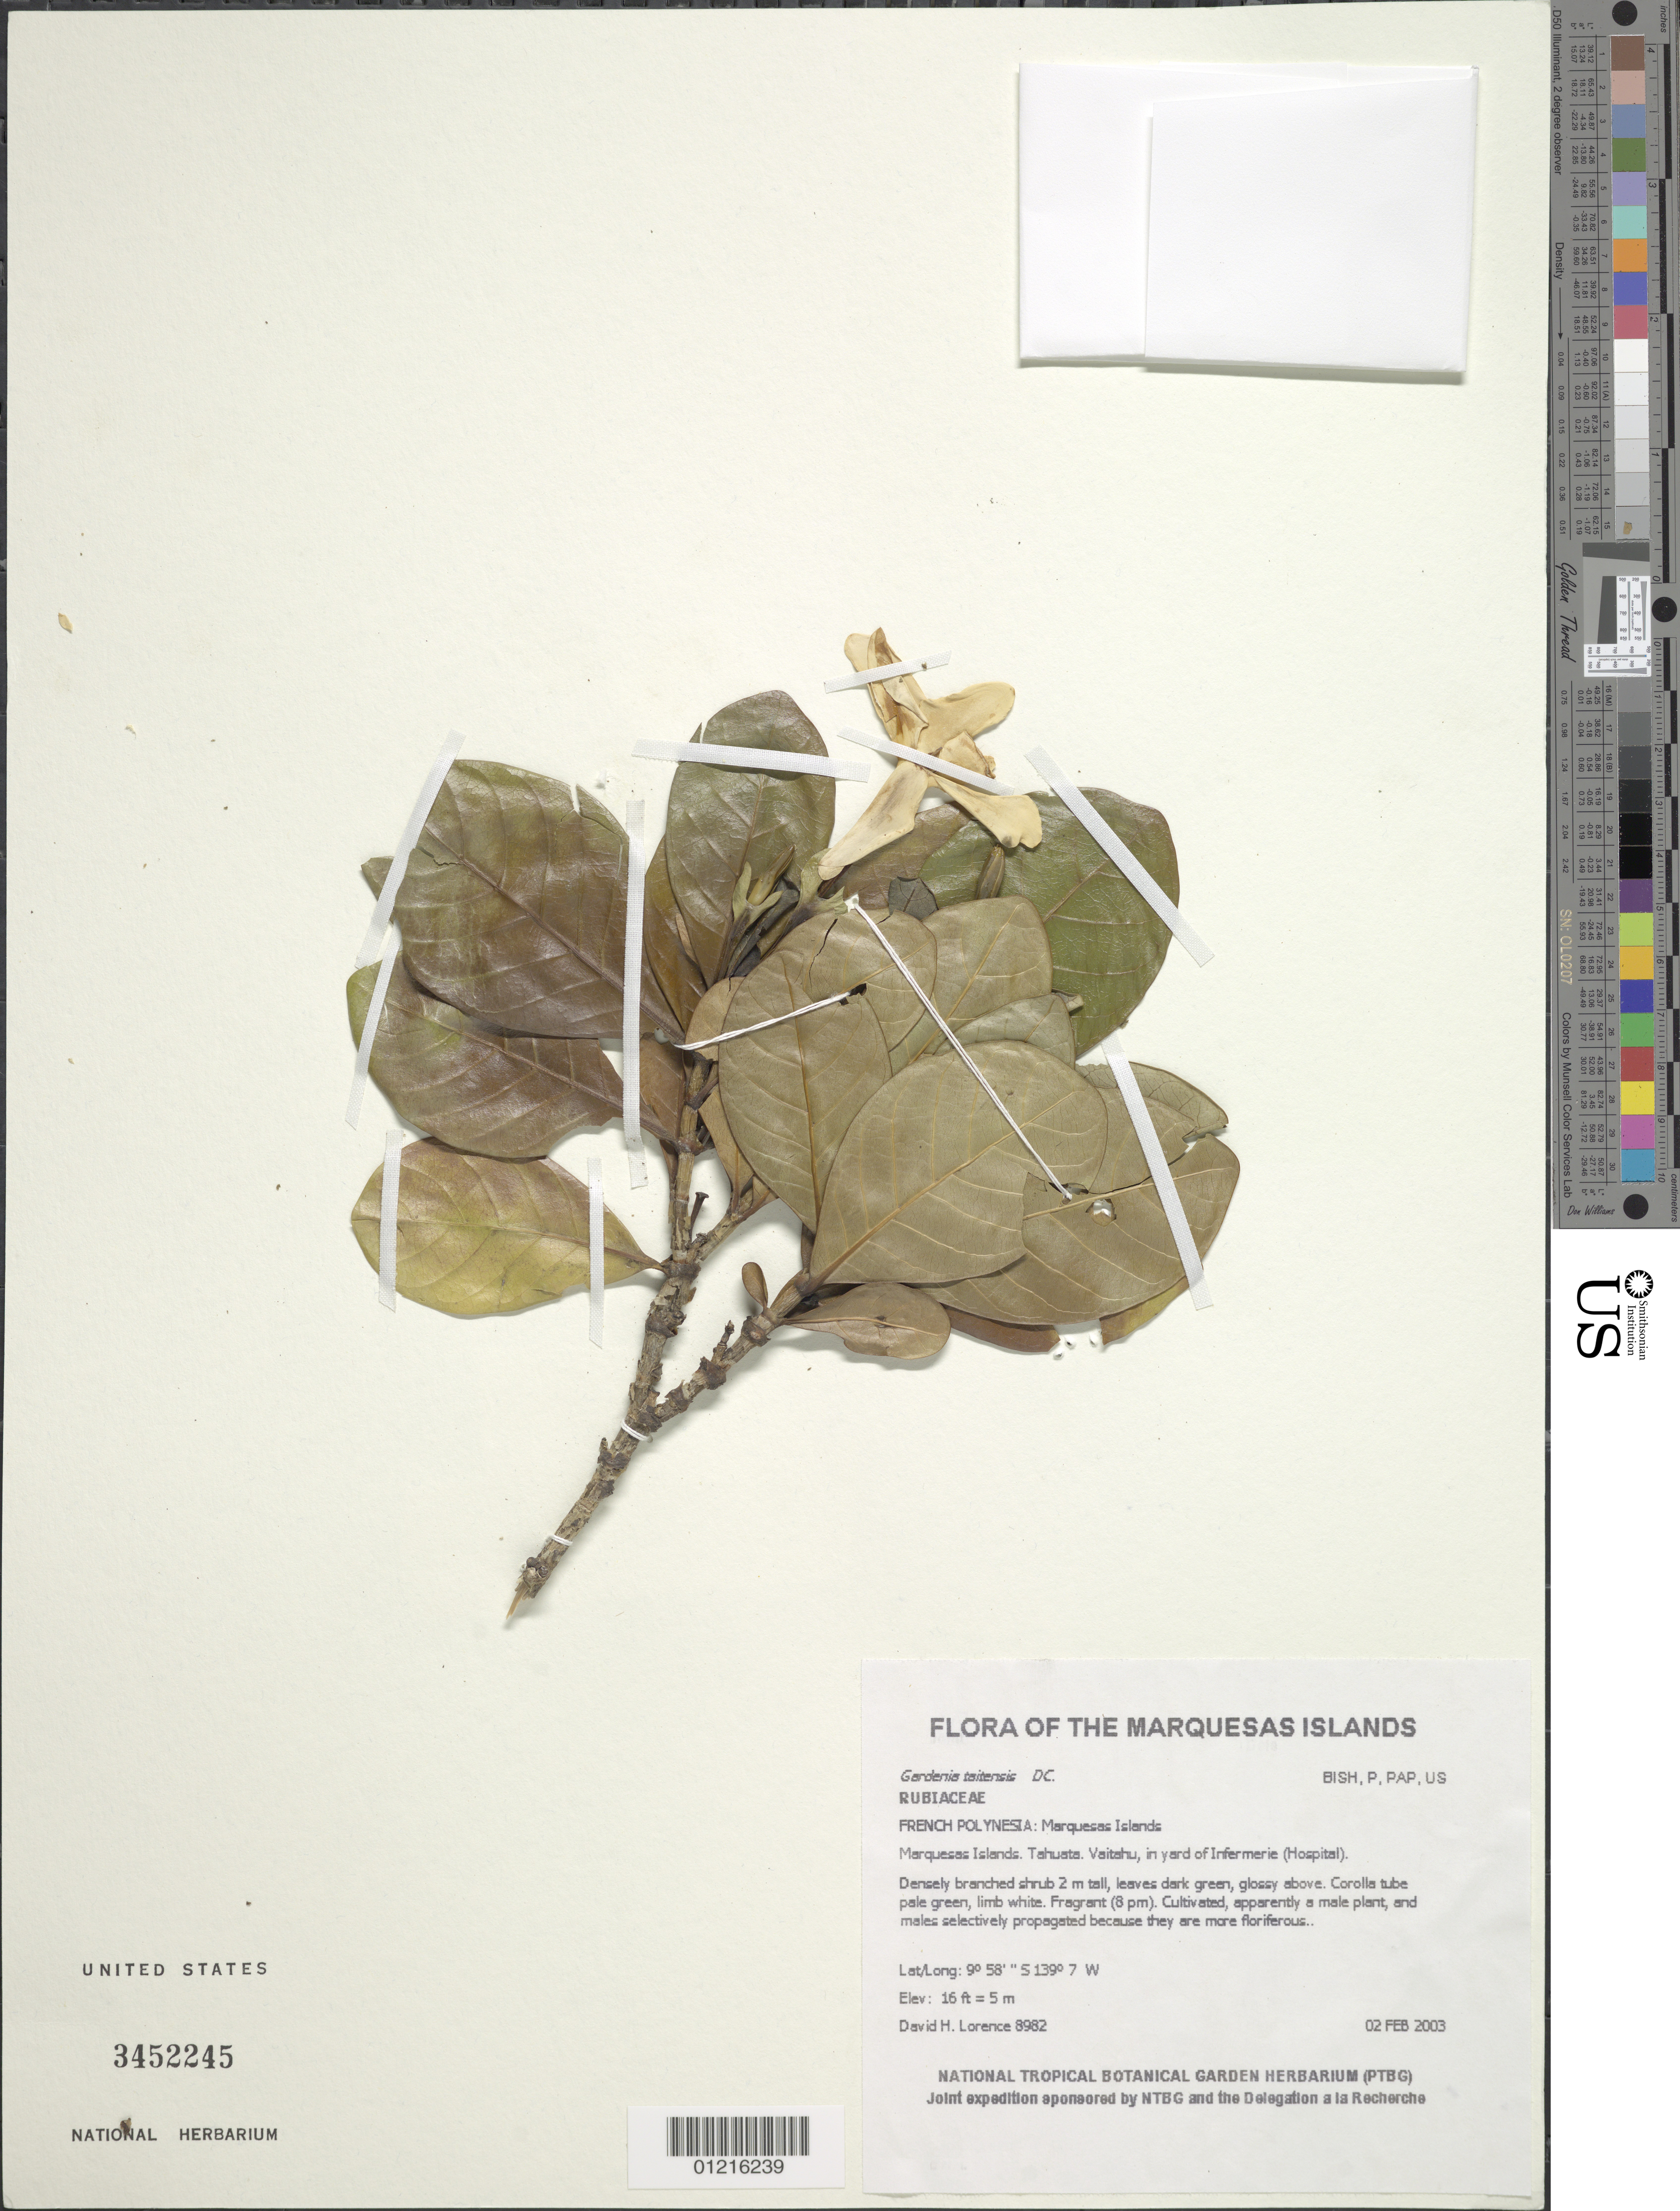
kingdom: Plantae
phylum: Tracheophyta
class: Magnoliopsida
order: Gentianales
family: Rubiaceae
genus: Gardenia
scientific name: Gardenia taitensis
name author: DC.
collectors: D. Lorence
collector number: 8982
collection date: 2003-02-02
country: French Polynesia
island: Tahuata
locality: Vaitahu, in yard of Infermerie (Hospital)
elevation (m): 5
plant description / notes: Male plants selectively propagated because they are more floriferous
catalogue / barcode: US 3452245